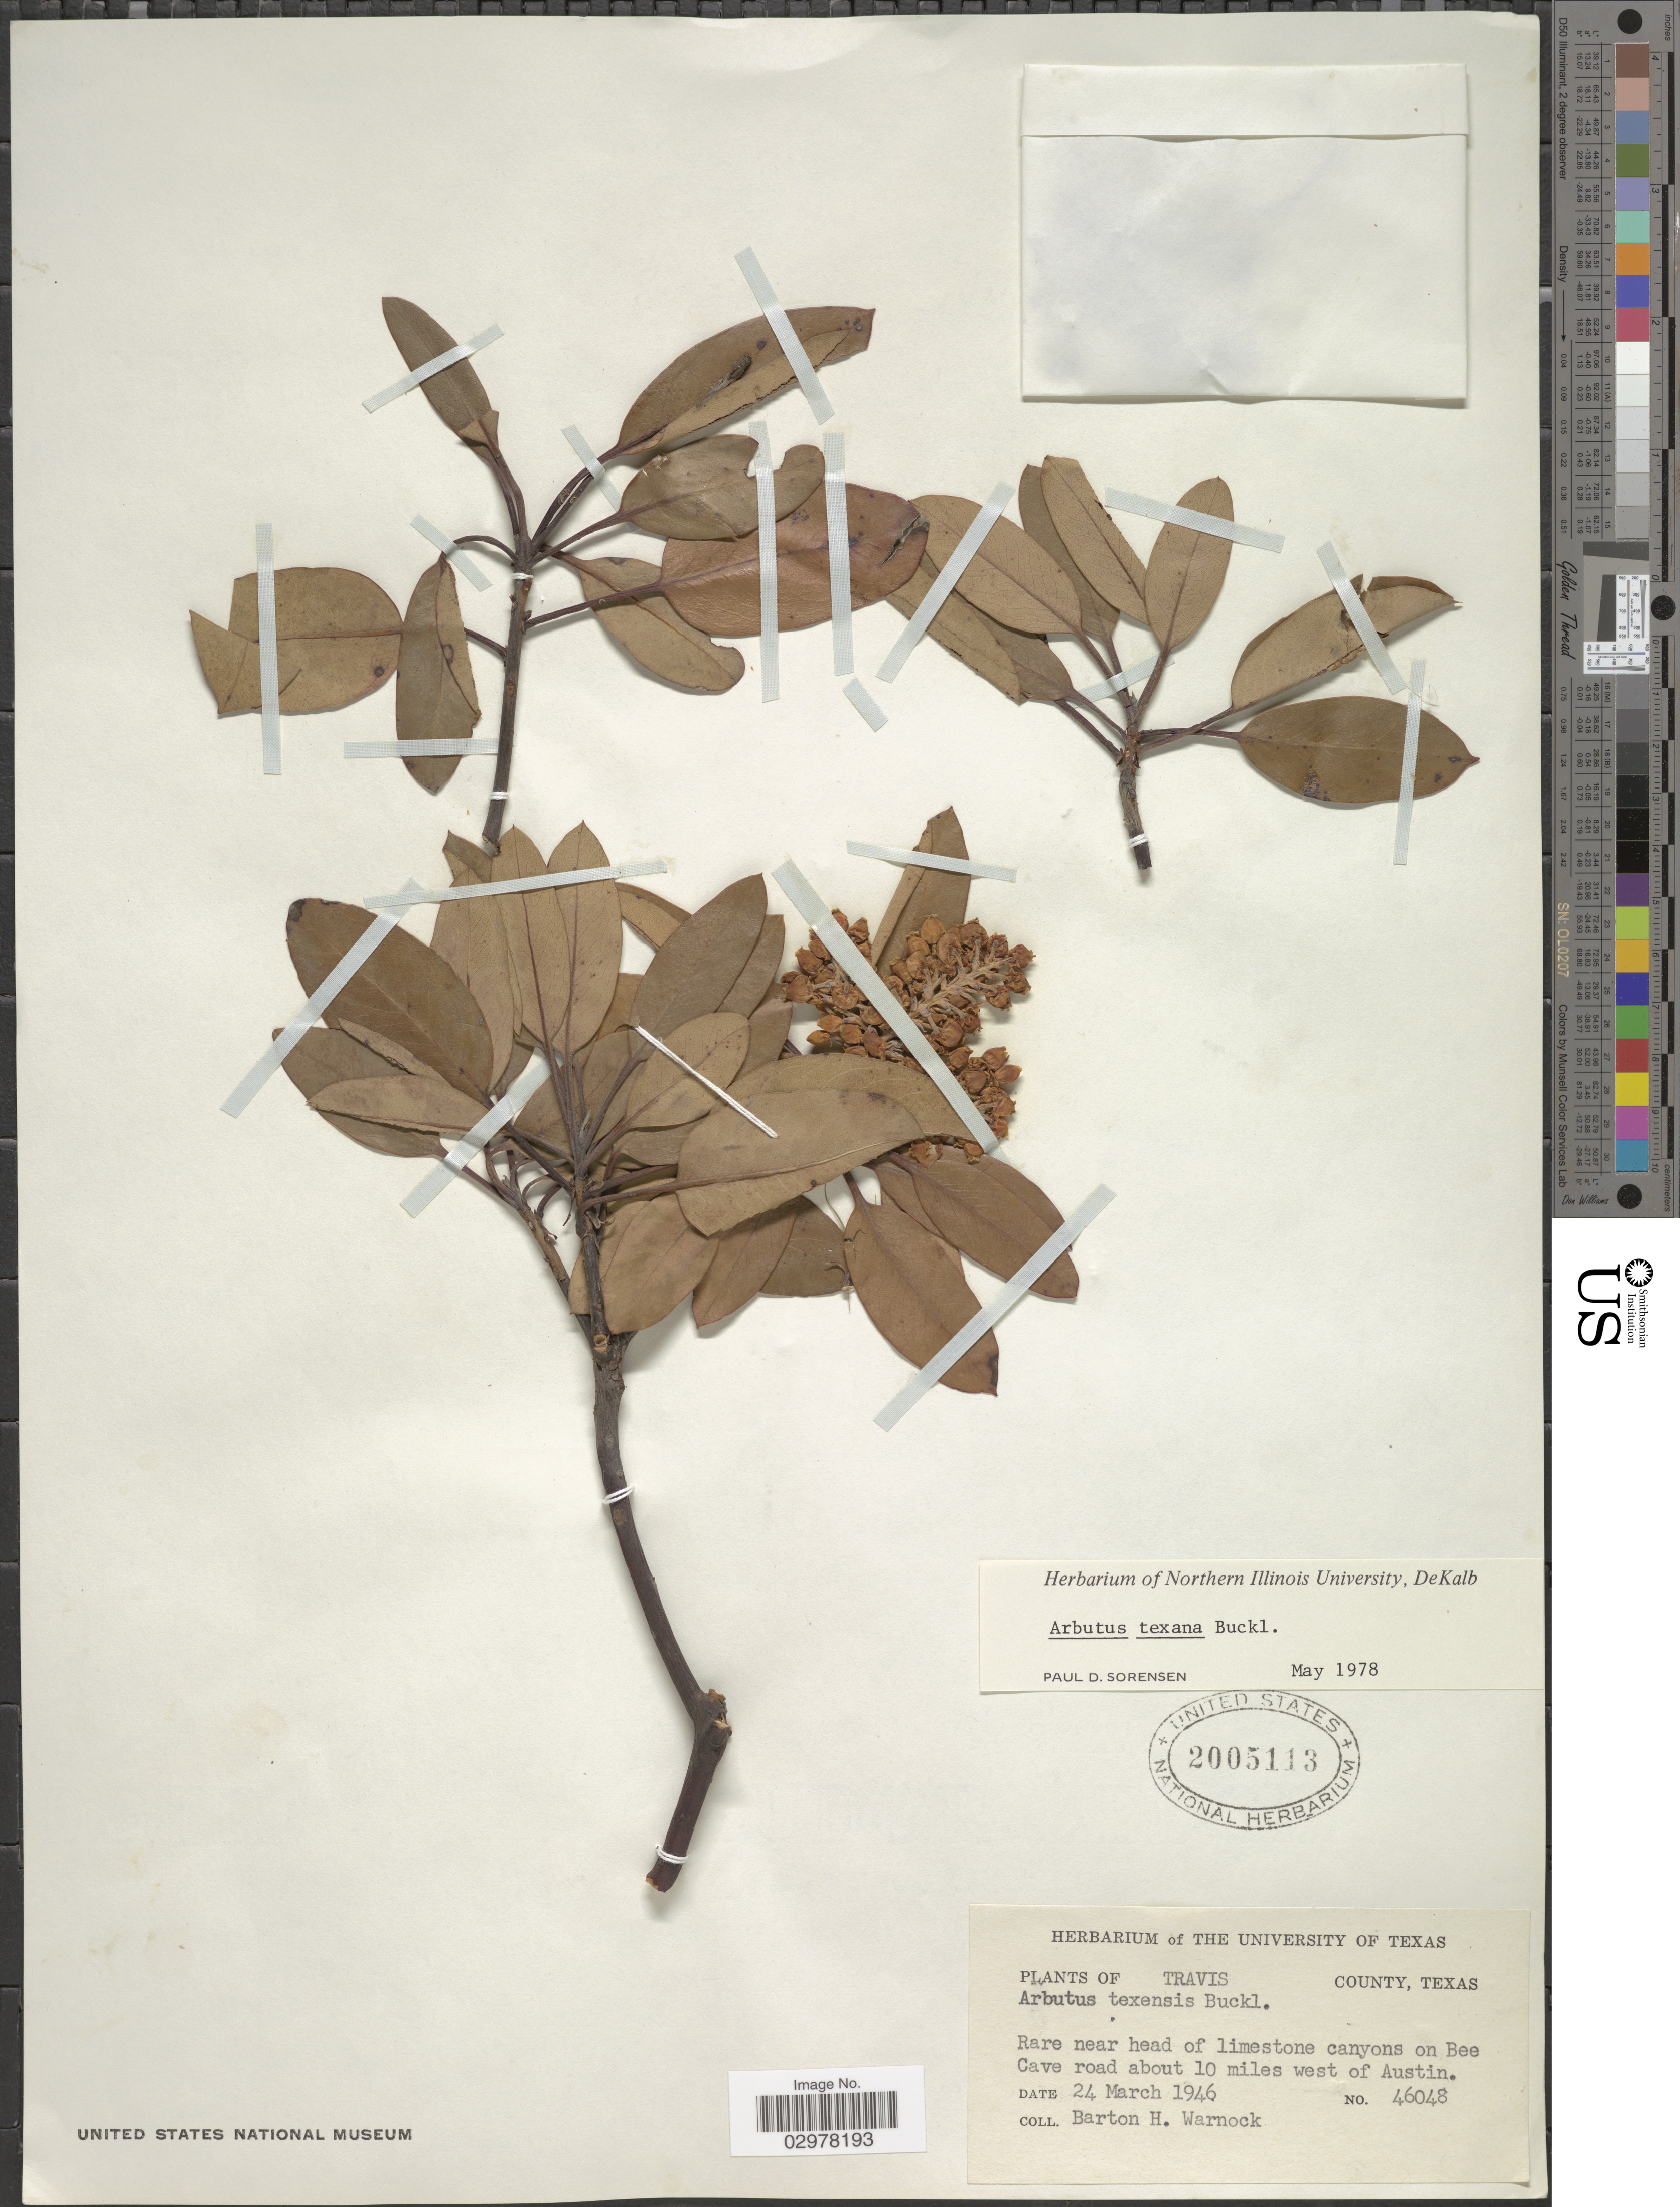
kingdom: Plantae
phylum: Tracheophyta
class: Magnoliopsida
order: Ericales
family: Ericaceae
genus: Arbutus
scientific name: Arbutus texana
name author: Buckley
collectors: B. H. Warnock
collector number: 46048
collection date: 1946-03-24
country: United States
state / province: Texas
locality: Travis County, Rare near head of limestone canyons on Bee Cave road about 10 miles west of Austin.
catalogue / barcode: US 2005113